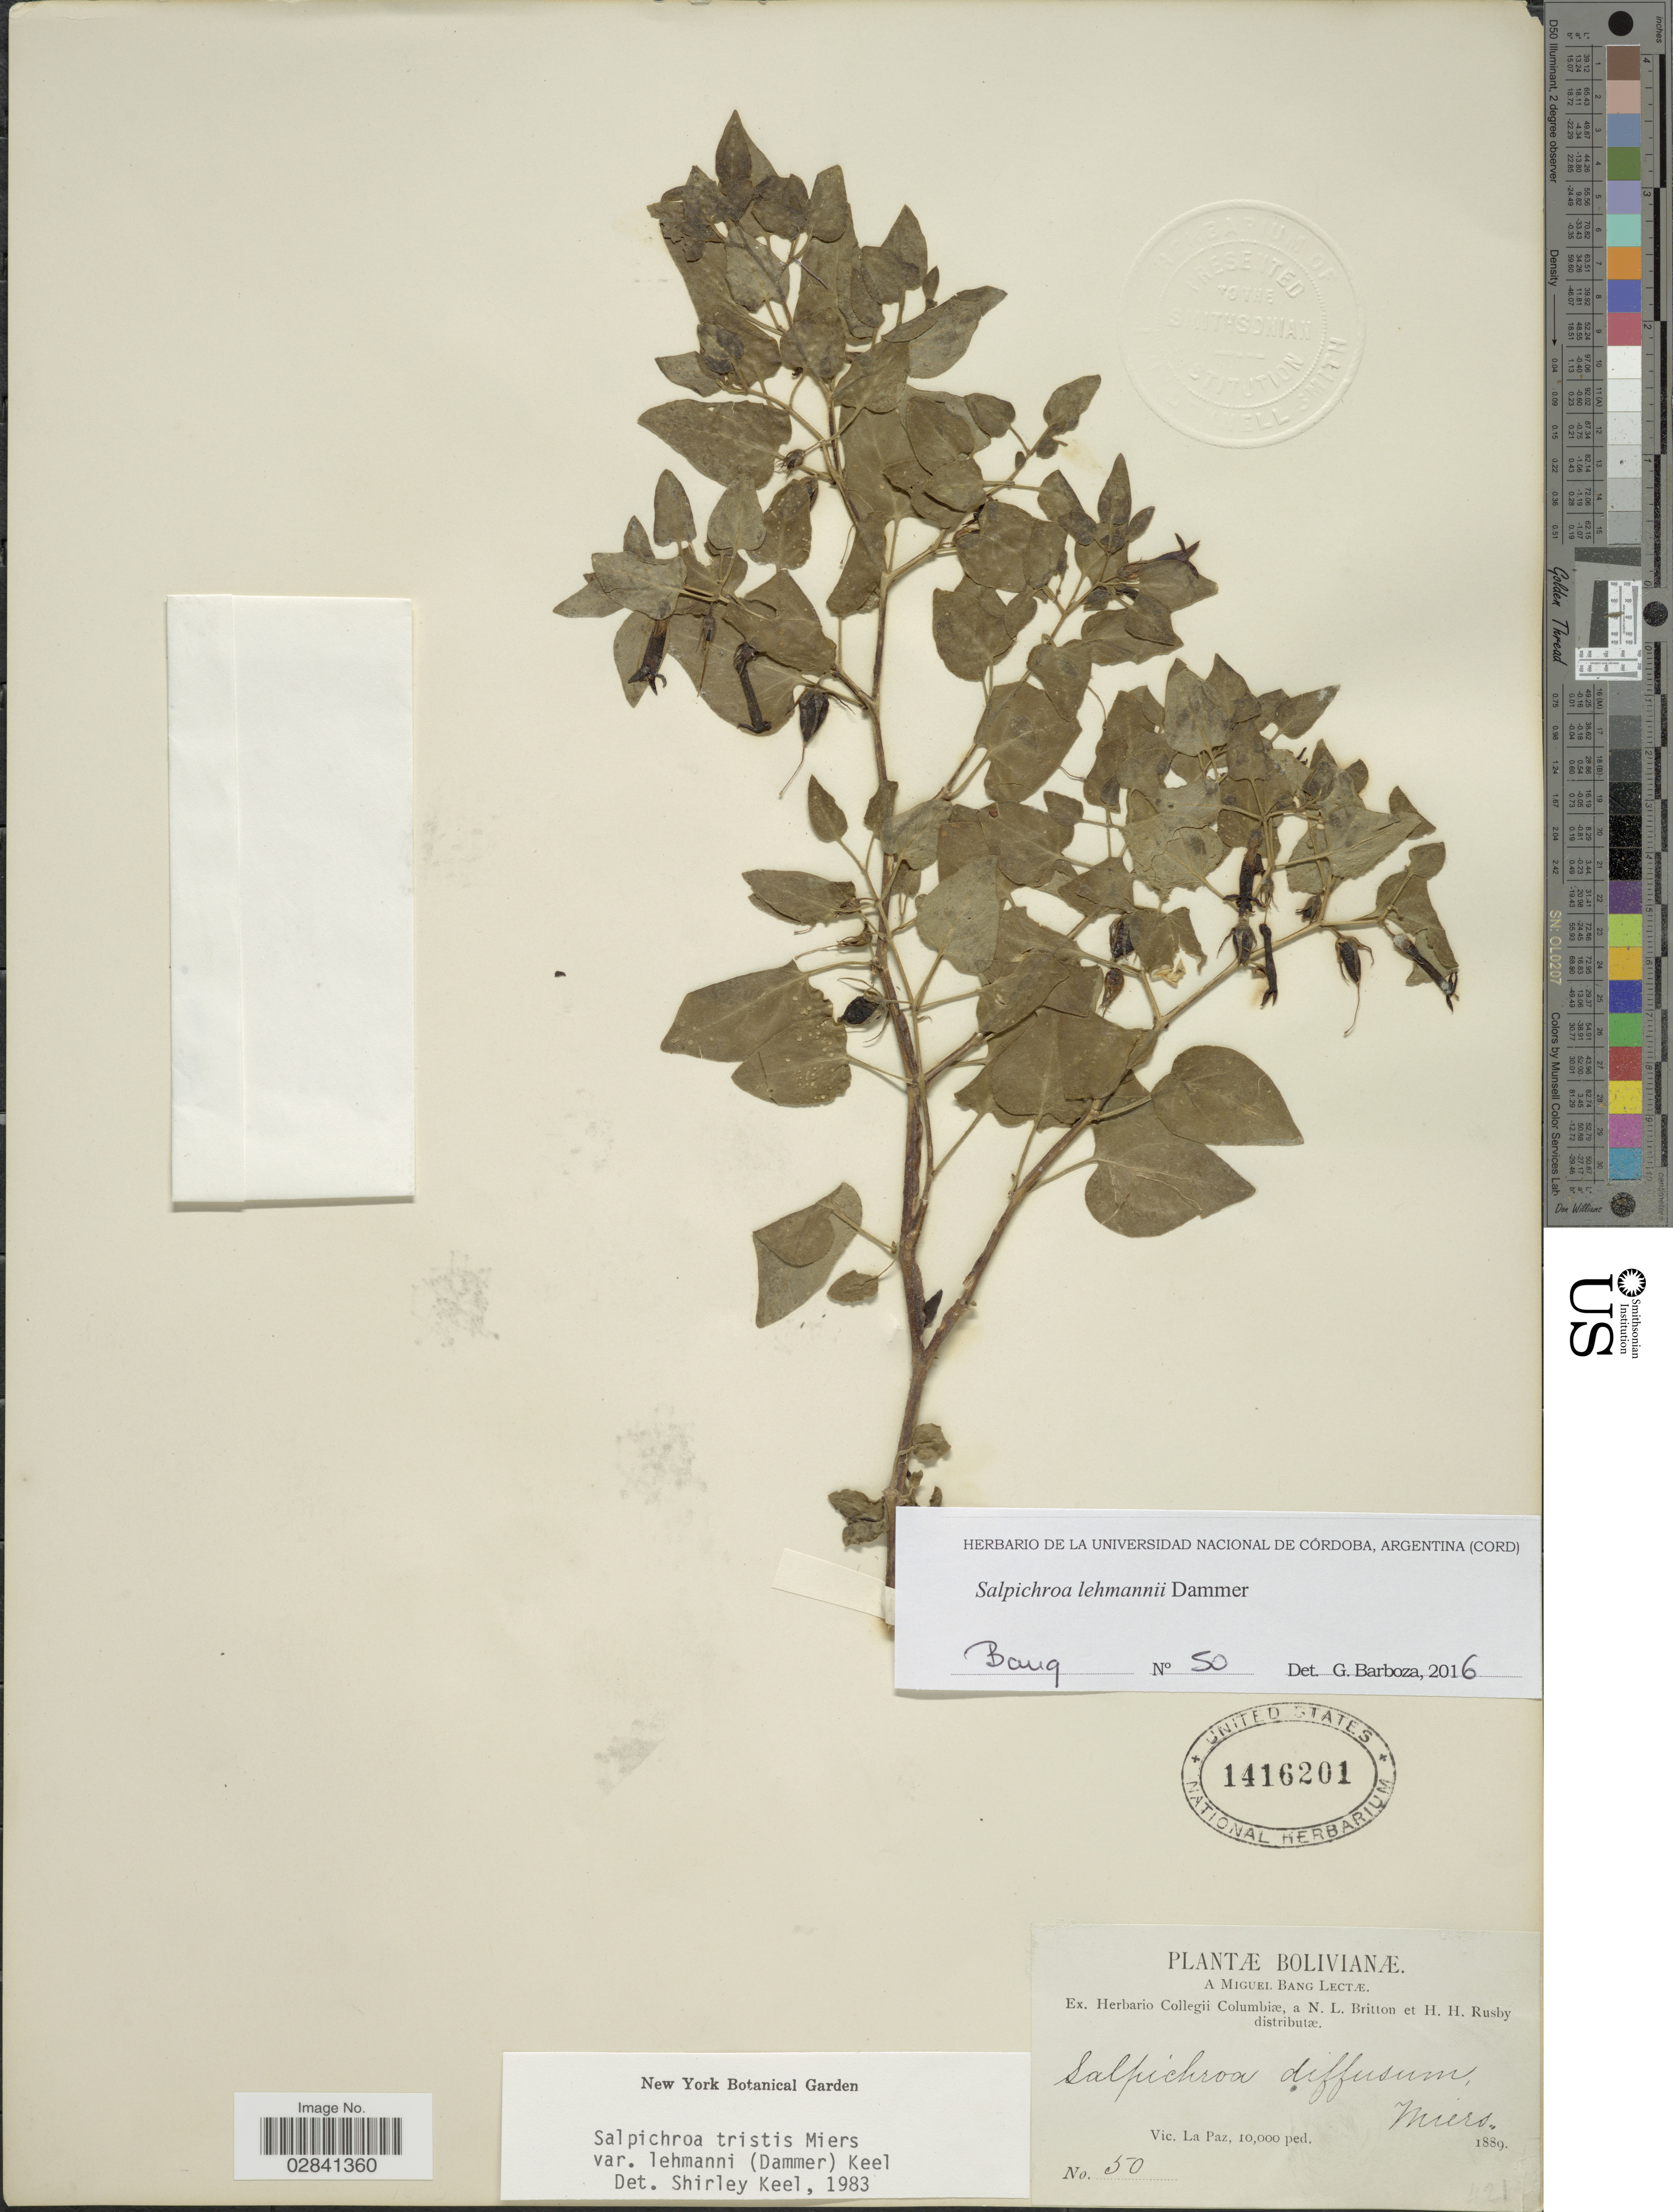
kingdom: Plantae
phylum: Tracheophyta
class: Magnoliopsida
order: Solanales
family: Solanaceae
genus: Salpichroa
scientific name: Salpichroa tristis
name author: Walp.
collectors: M. Bang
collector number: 50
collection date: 1889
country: Bolivia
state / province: La Paz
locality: Vic. La Paz.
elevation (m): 3048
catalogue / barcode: US 1416201